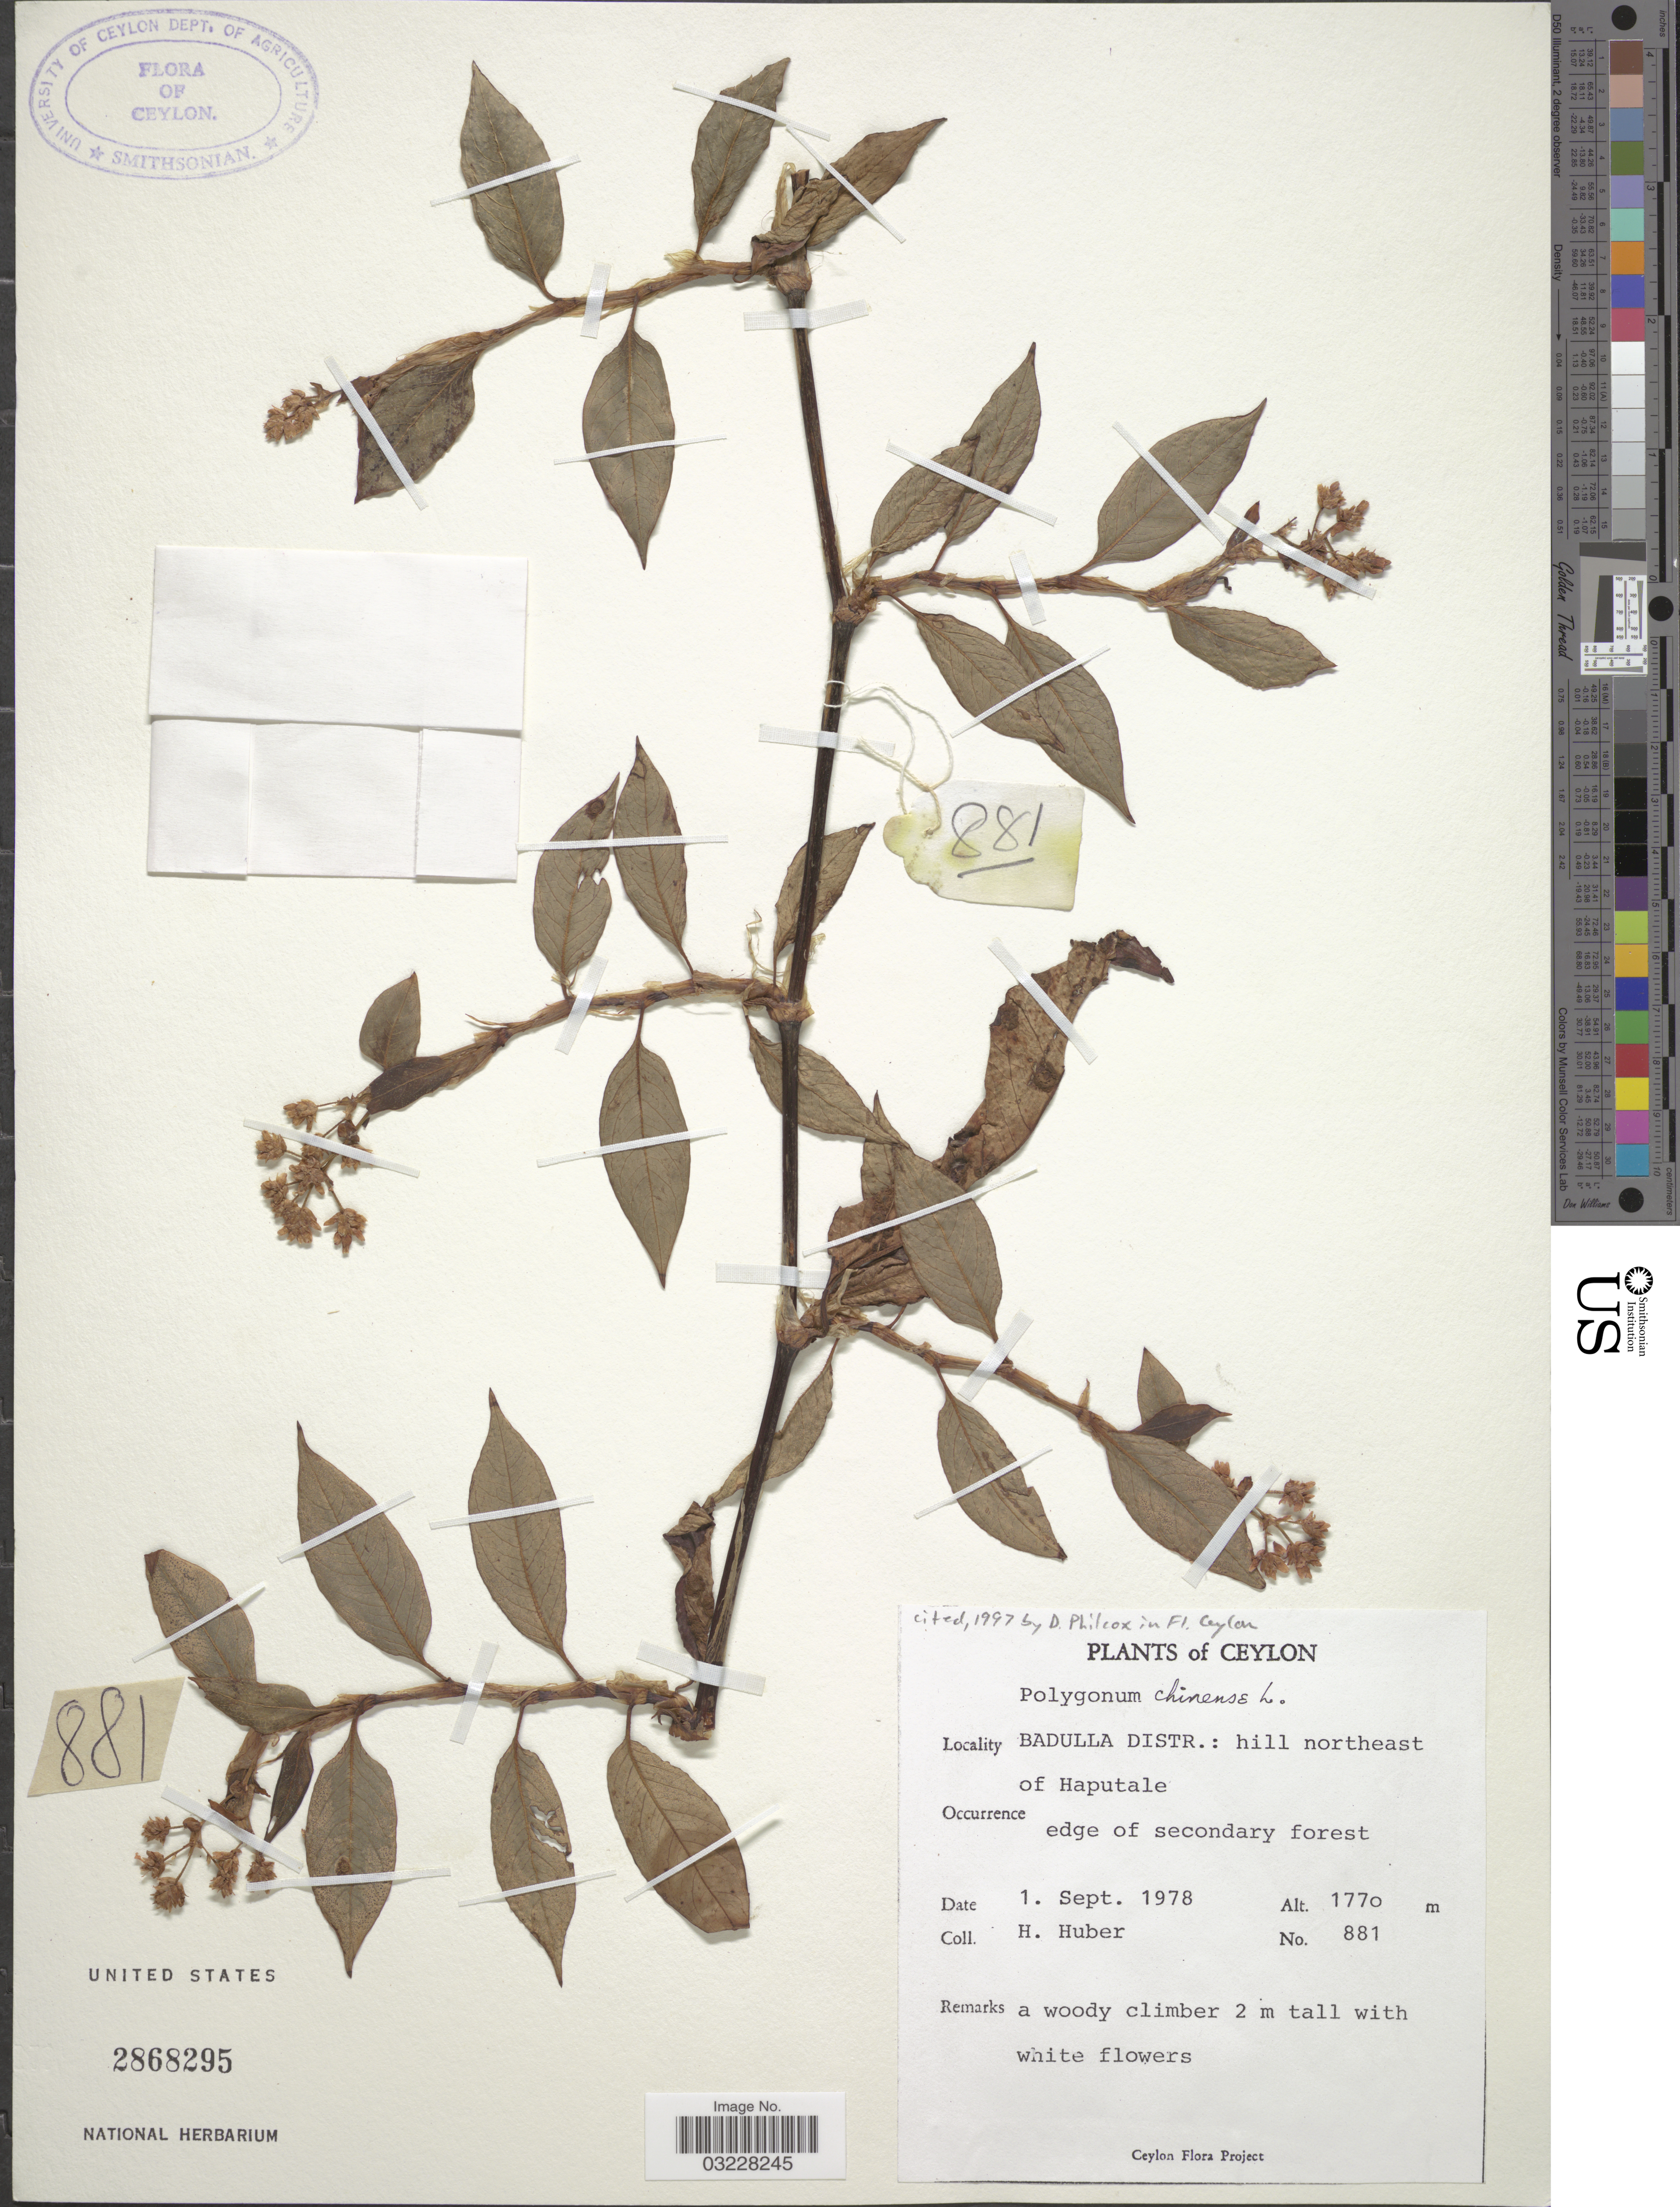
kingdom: Plantae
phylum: Tracheophyta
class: Magnoliopsida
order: Caryophyllales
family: Polygonaceae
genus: Polygonum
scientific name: Polygonum chinense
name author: L.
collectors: H. Huber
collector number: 881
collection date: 1978-09-01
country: Sri Lanka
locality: Ceylon. Badulla Distr.: hill northeast of Haputale.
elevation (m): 1770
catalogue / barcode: US 2868295